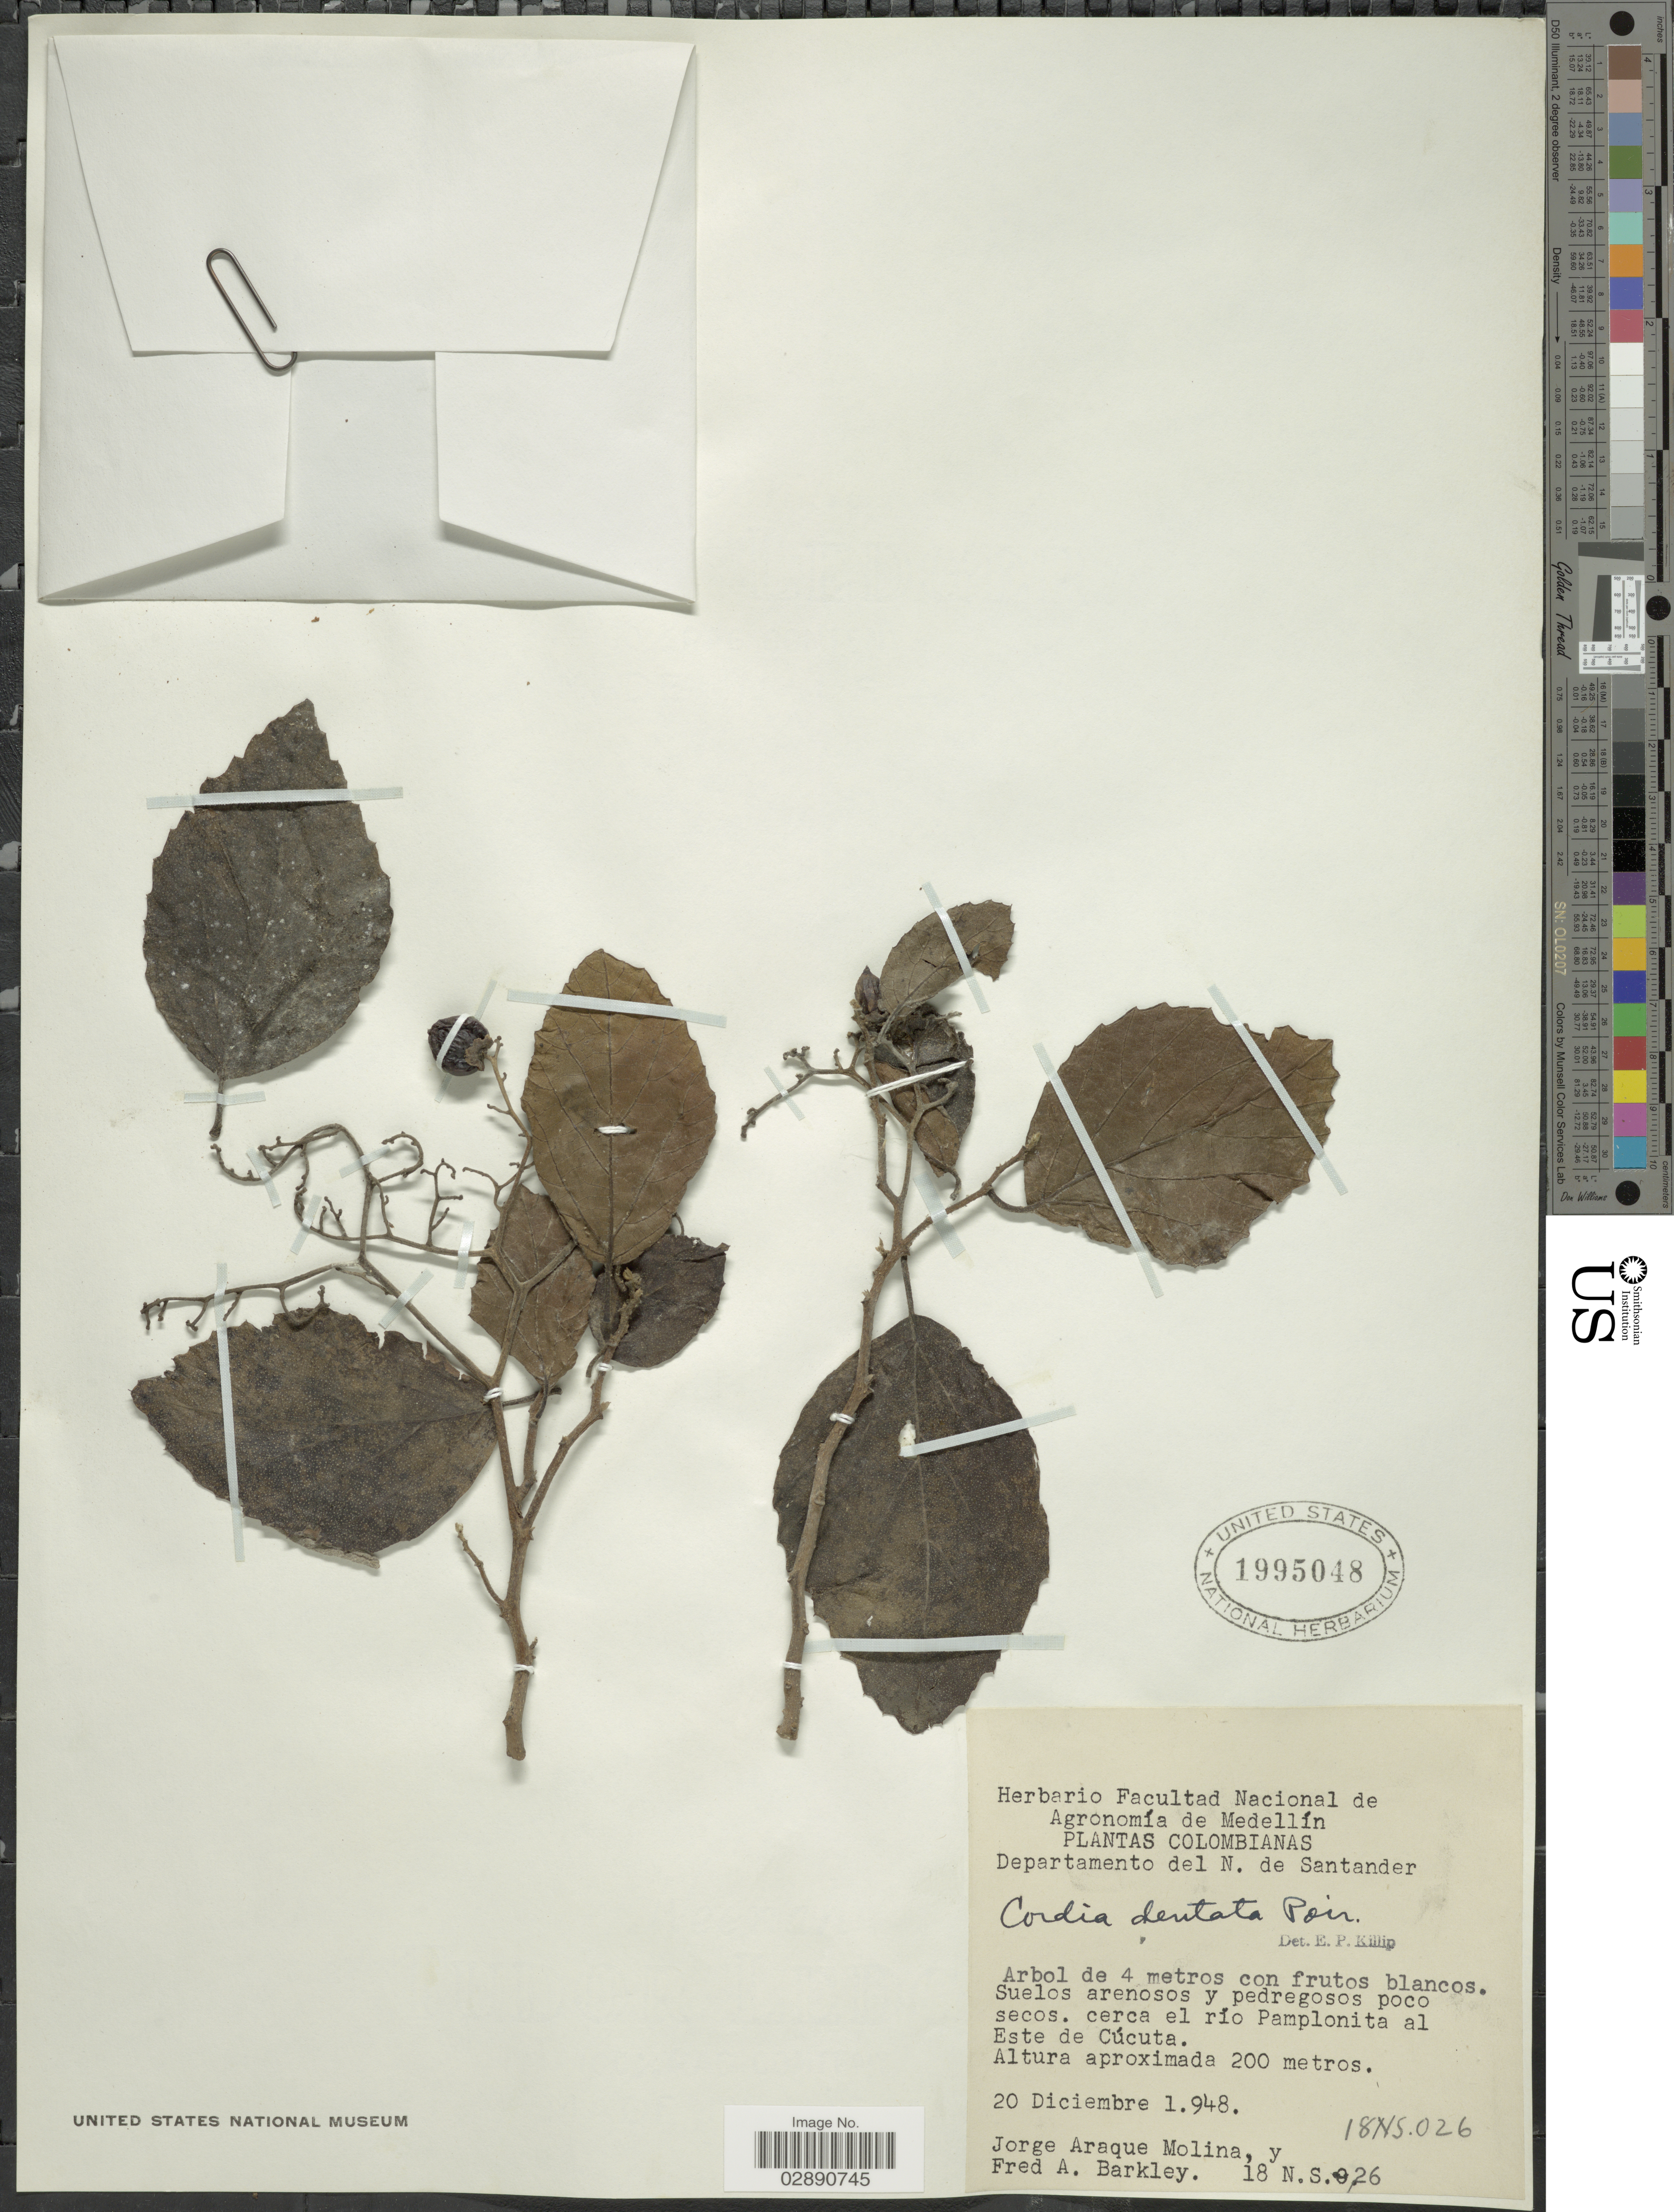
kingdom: Plantae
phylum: Tracheophyta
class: Magnoliopsida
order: Boraginales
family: Cordiaceae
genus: Cordia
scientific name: Cordia dentata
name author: Poir.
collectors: J. A. Molina & F. A. Barkley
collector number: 18N.S.026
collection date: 1948-12-20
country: Colombia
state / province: Norte de Santander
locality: Departamento del N. de Santander. Cerca el río Pamplonita al Este de Cúcuta.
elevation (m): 200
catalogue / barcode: US 1995048